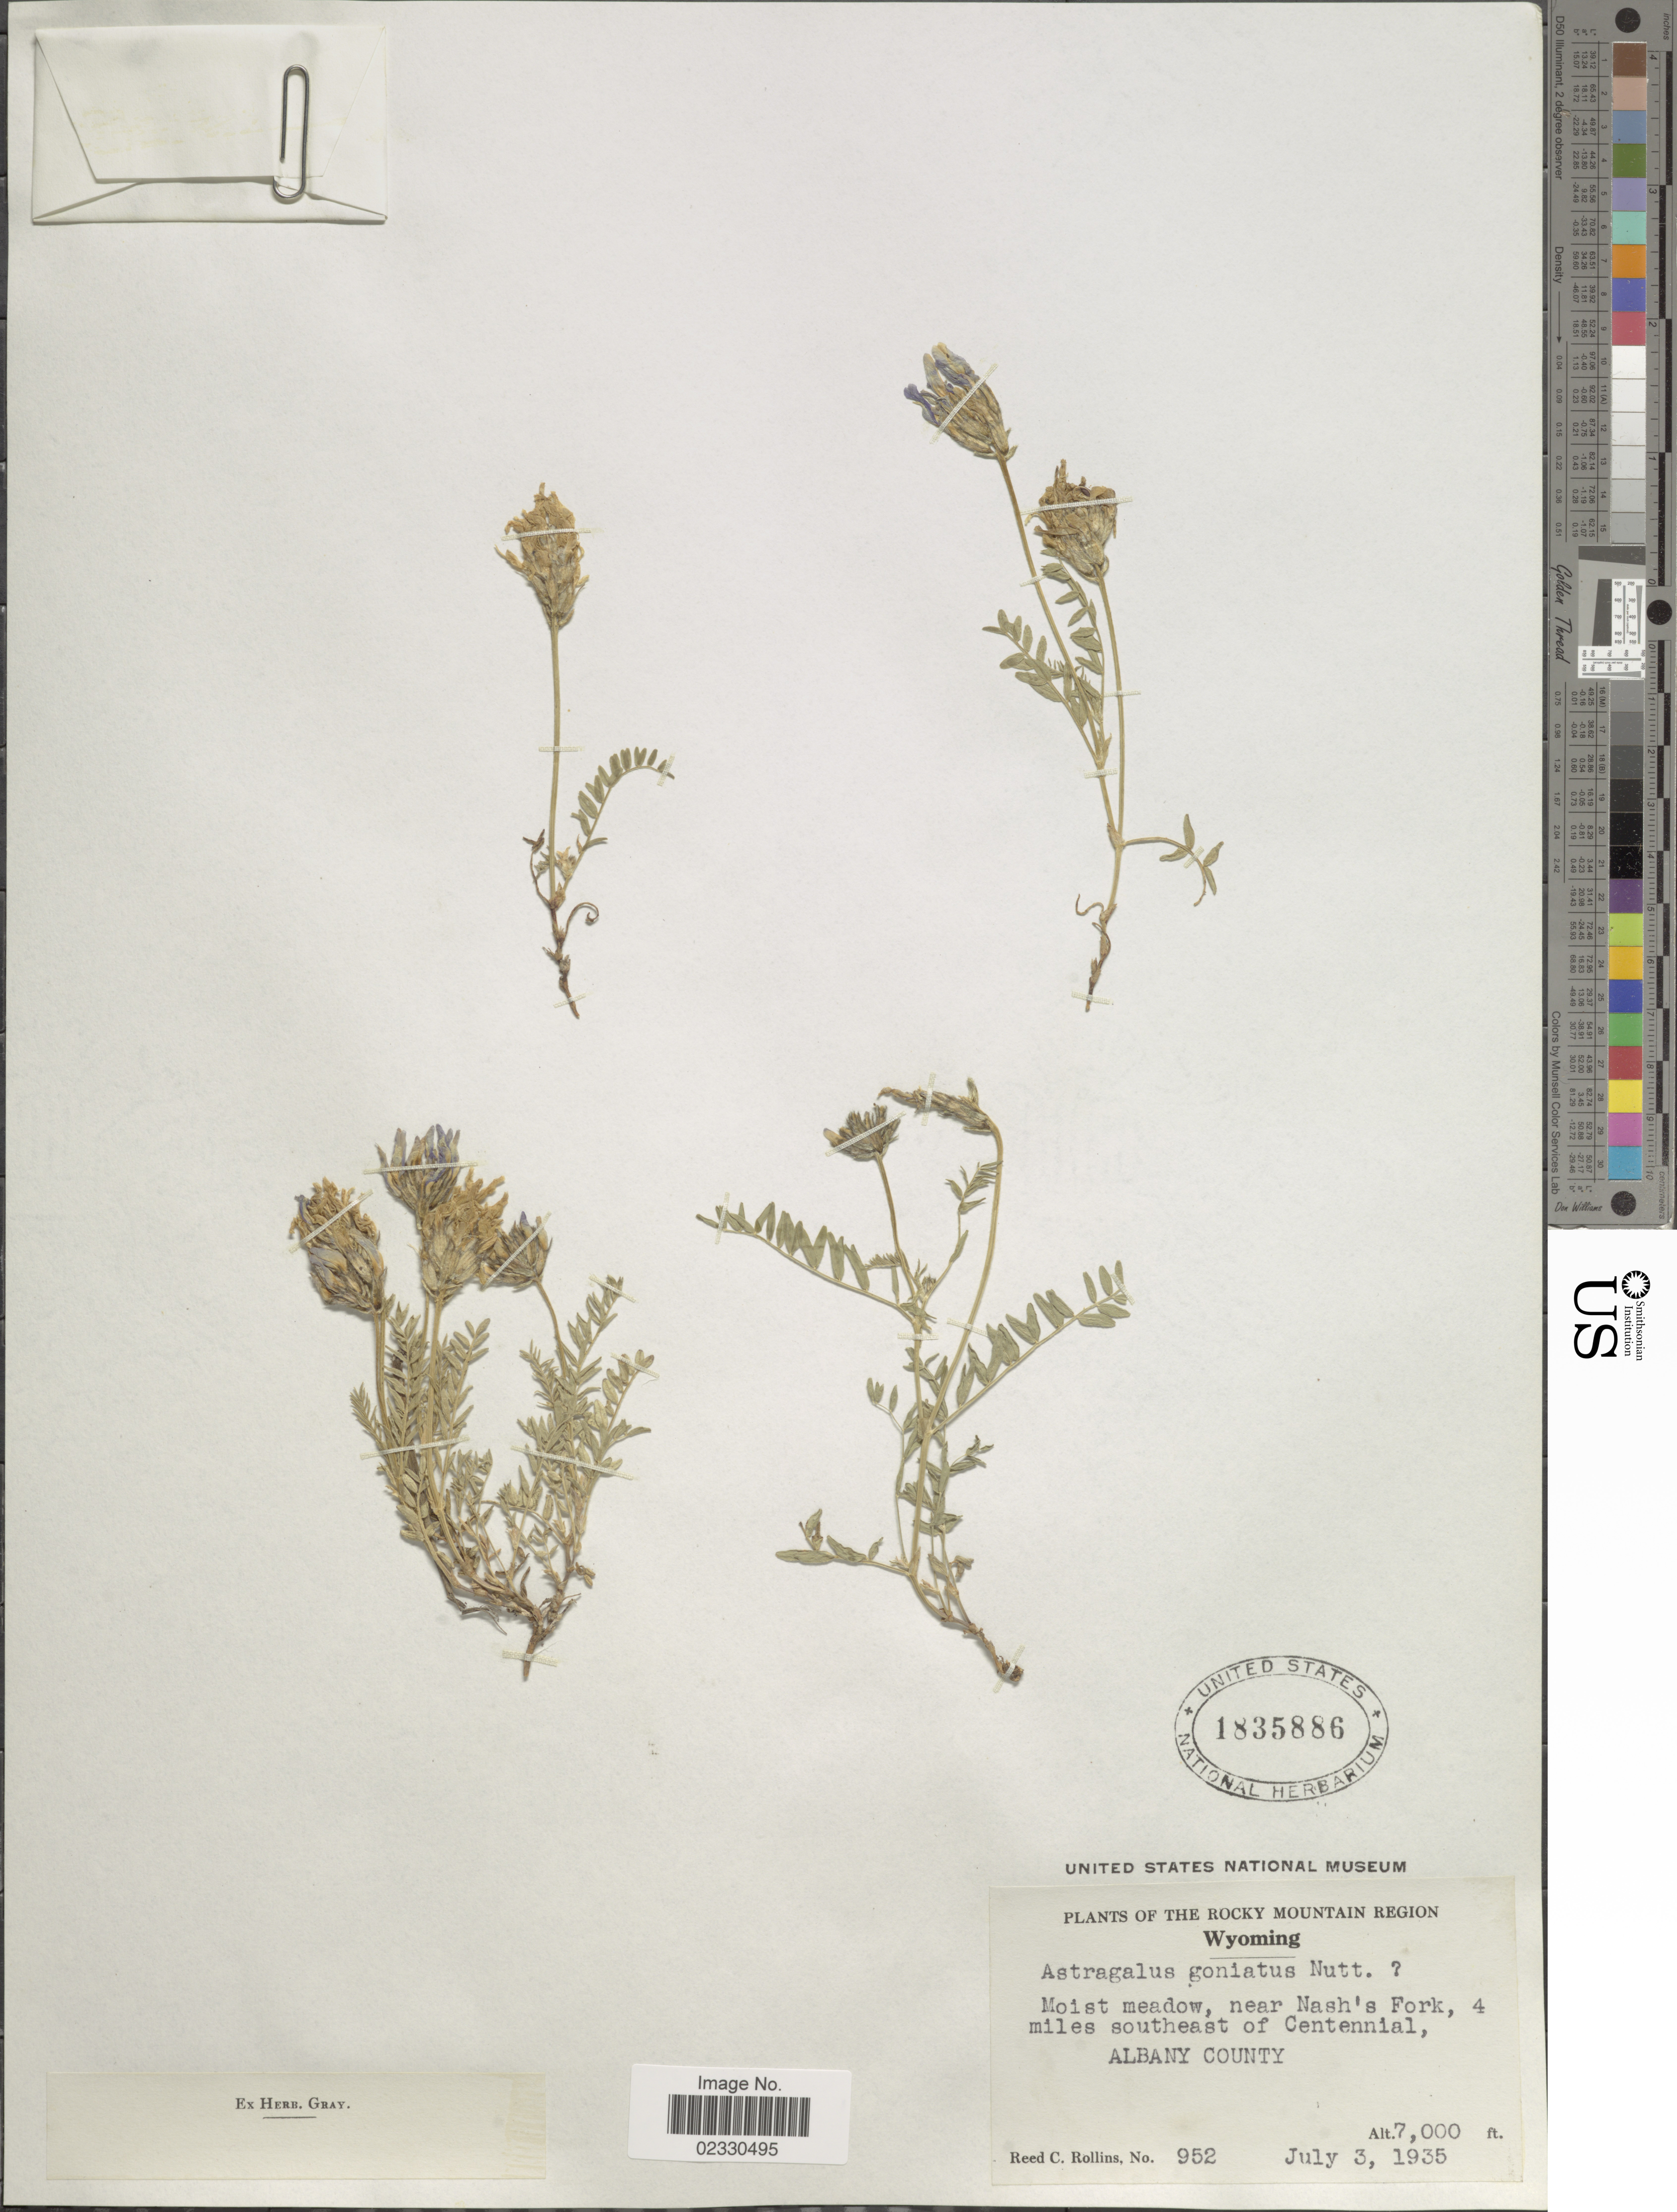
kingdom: Plantae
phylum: Tracheophyta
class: Magnoliopsida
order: Fabales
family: Fabaceae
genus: Astragalus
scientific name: Astragalus dasyglottis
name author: DC.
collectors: R. C. Rollins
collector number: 952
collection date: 1935-07-03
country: United States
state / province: Wyoming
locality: Moist meadow, near Nash's Fork, 4 miles southeast of Centennial, Albany County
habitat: moist meadow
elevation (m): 2134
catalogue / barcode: US 1835886